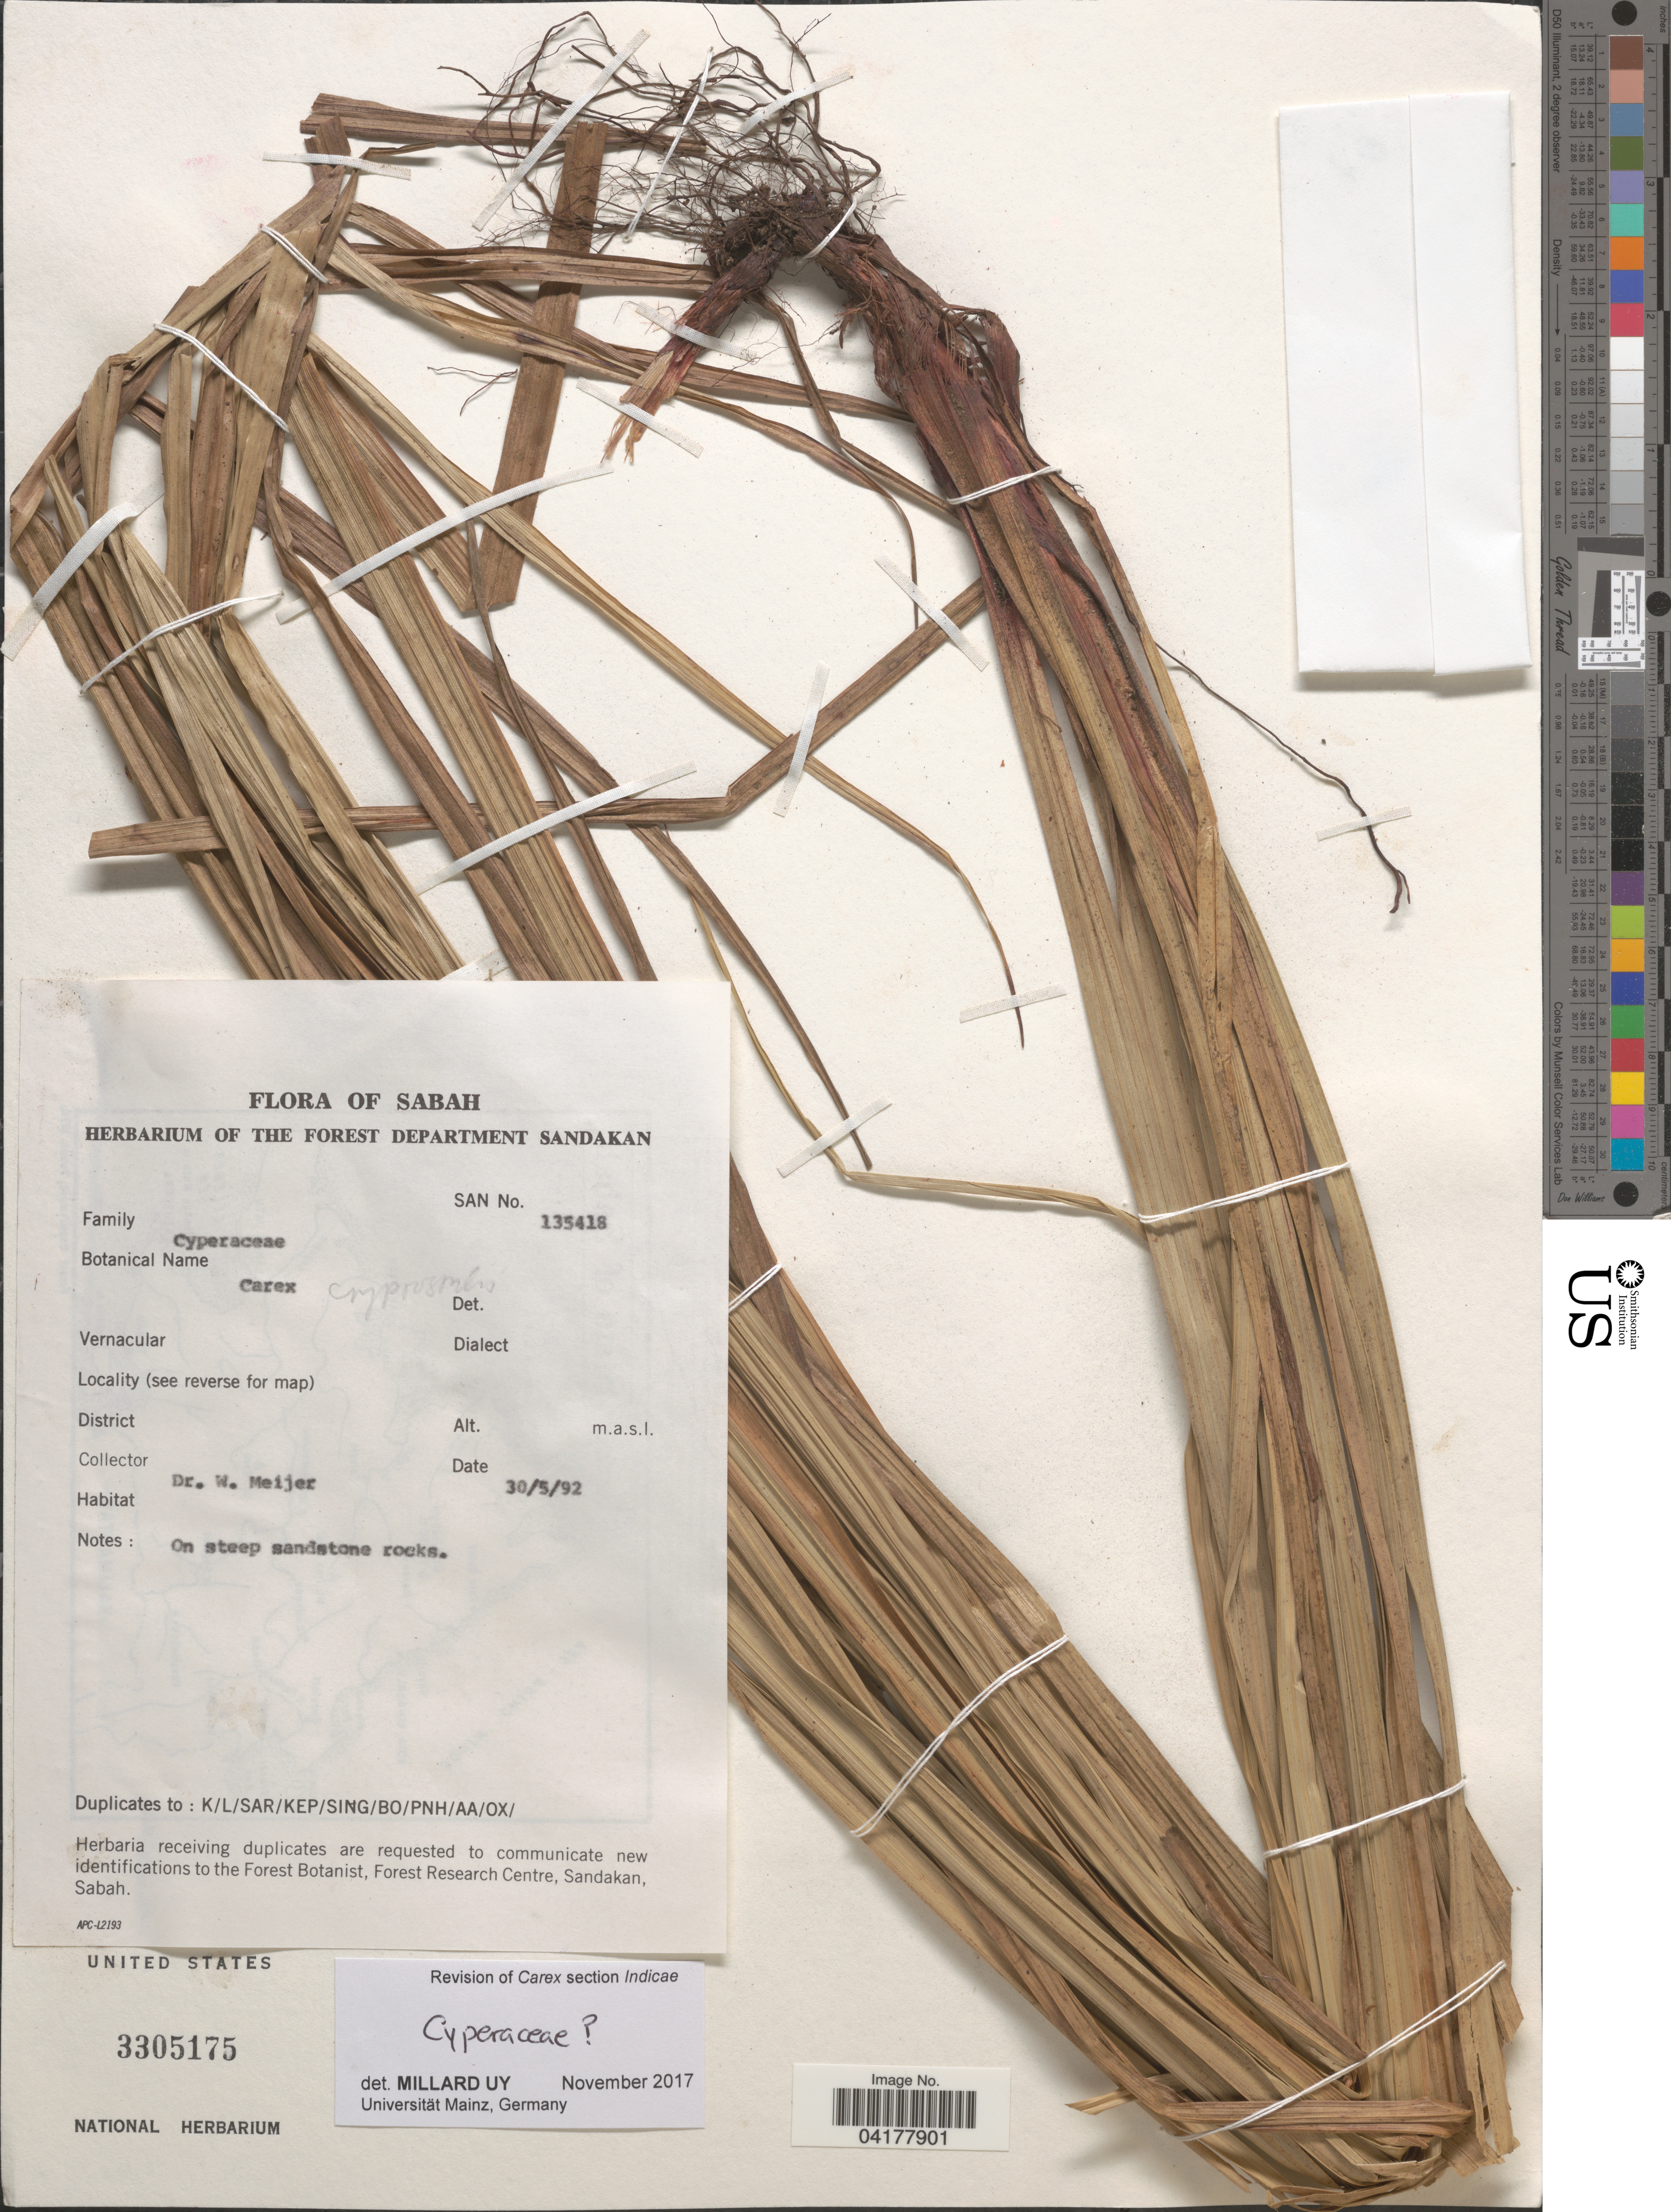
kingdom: Plantae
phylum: Tracheophyta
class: Liliopsida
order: Poales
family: Cyperaceae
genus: Carex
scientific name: Carex sp.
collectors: W. Meijer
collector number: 135418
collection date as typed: Transcribed d/m/y: 30/5/92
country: Malaysia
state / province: Sabah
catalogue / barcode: US 3305175